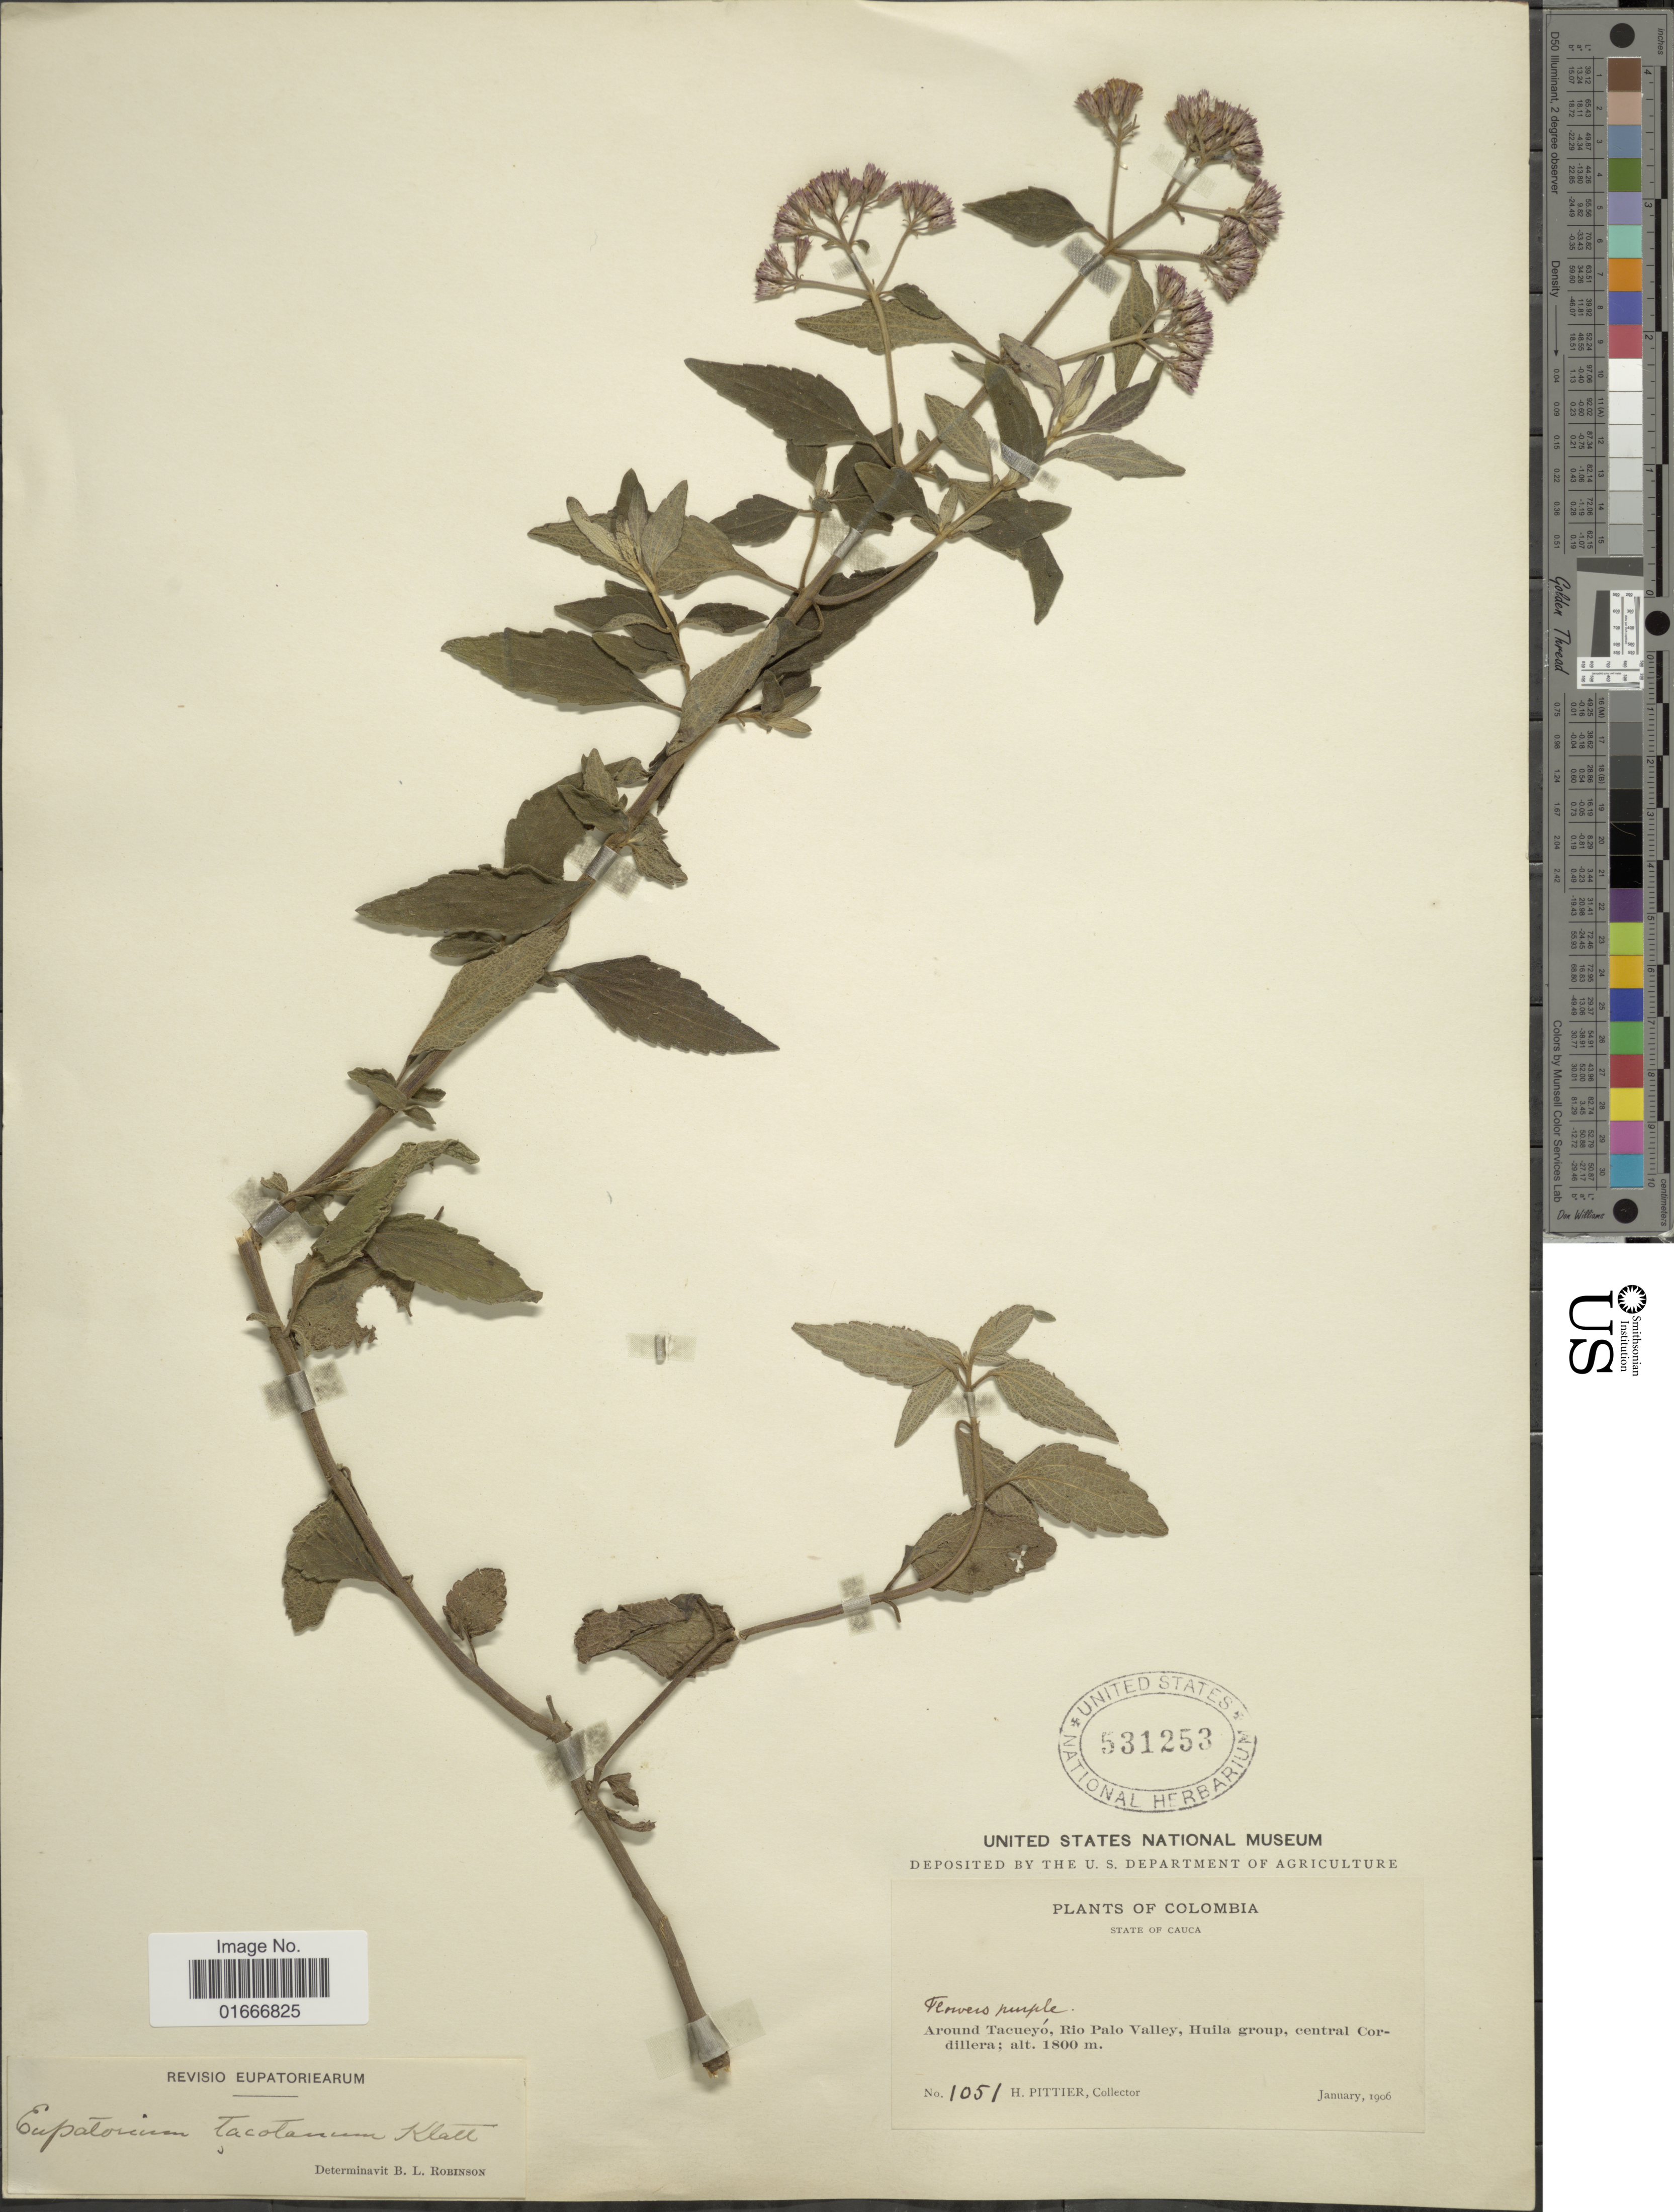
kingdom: Plantae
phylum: Tracheophyta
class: Magnoliopsida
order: Asterales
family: Asteraceae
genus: Chromolaena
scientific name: Chromolaena tacotana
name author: (Klatt) R.M. King & H. Rob.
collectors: H. F. Pittier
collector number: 1051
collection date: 1906-01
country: Colombia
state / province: Cauca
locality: Colombia. State of Cauca. Around Tacueyo, Rio Palo Valley, Huila group, central Cordilera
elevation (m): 1800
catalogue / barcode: US 531253